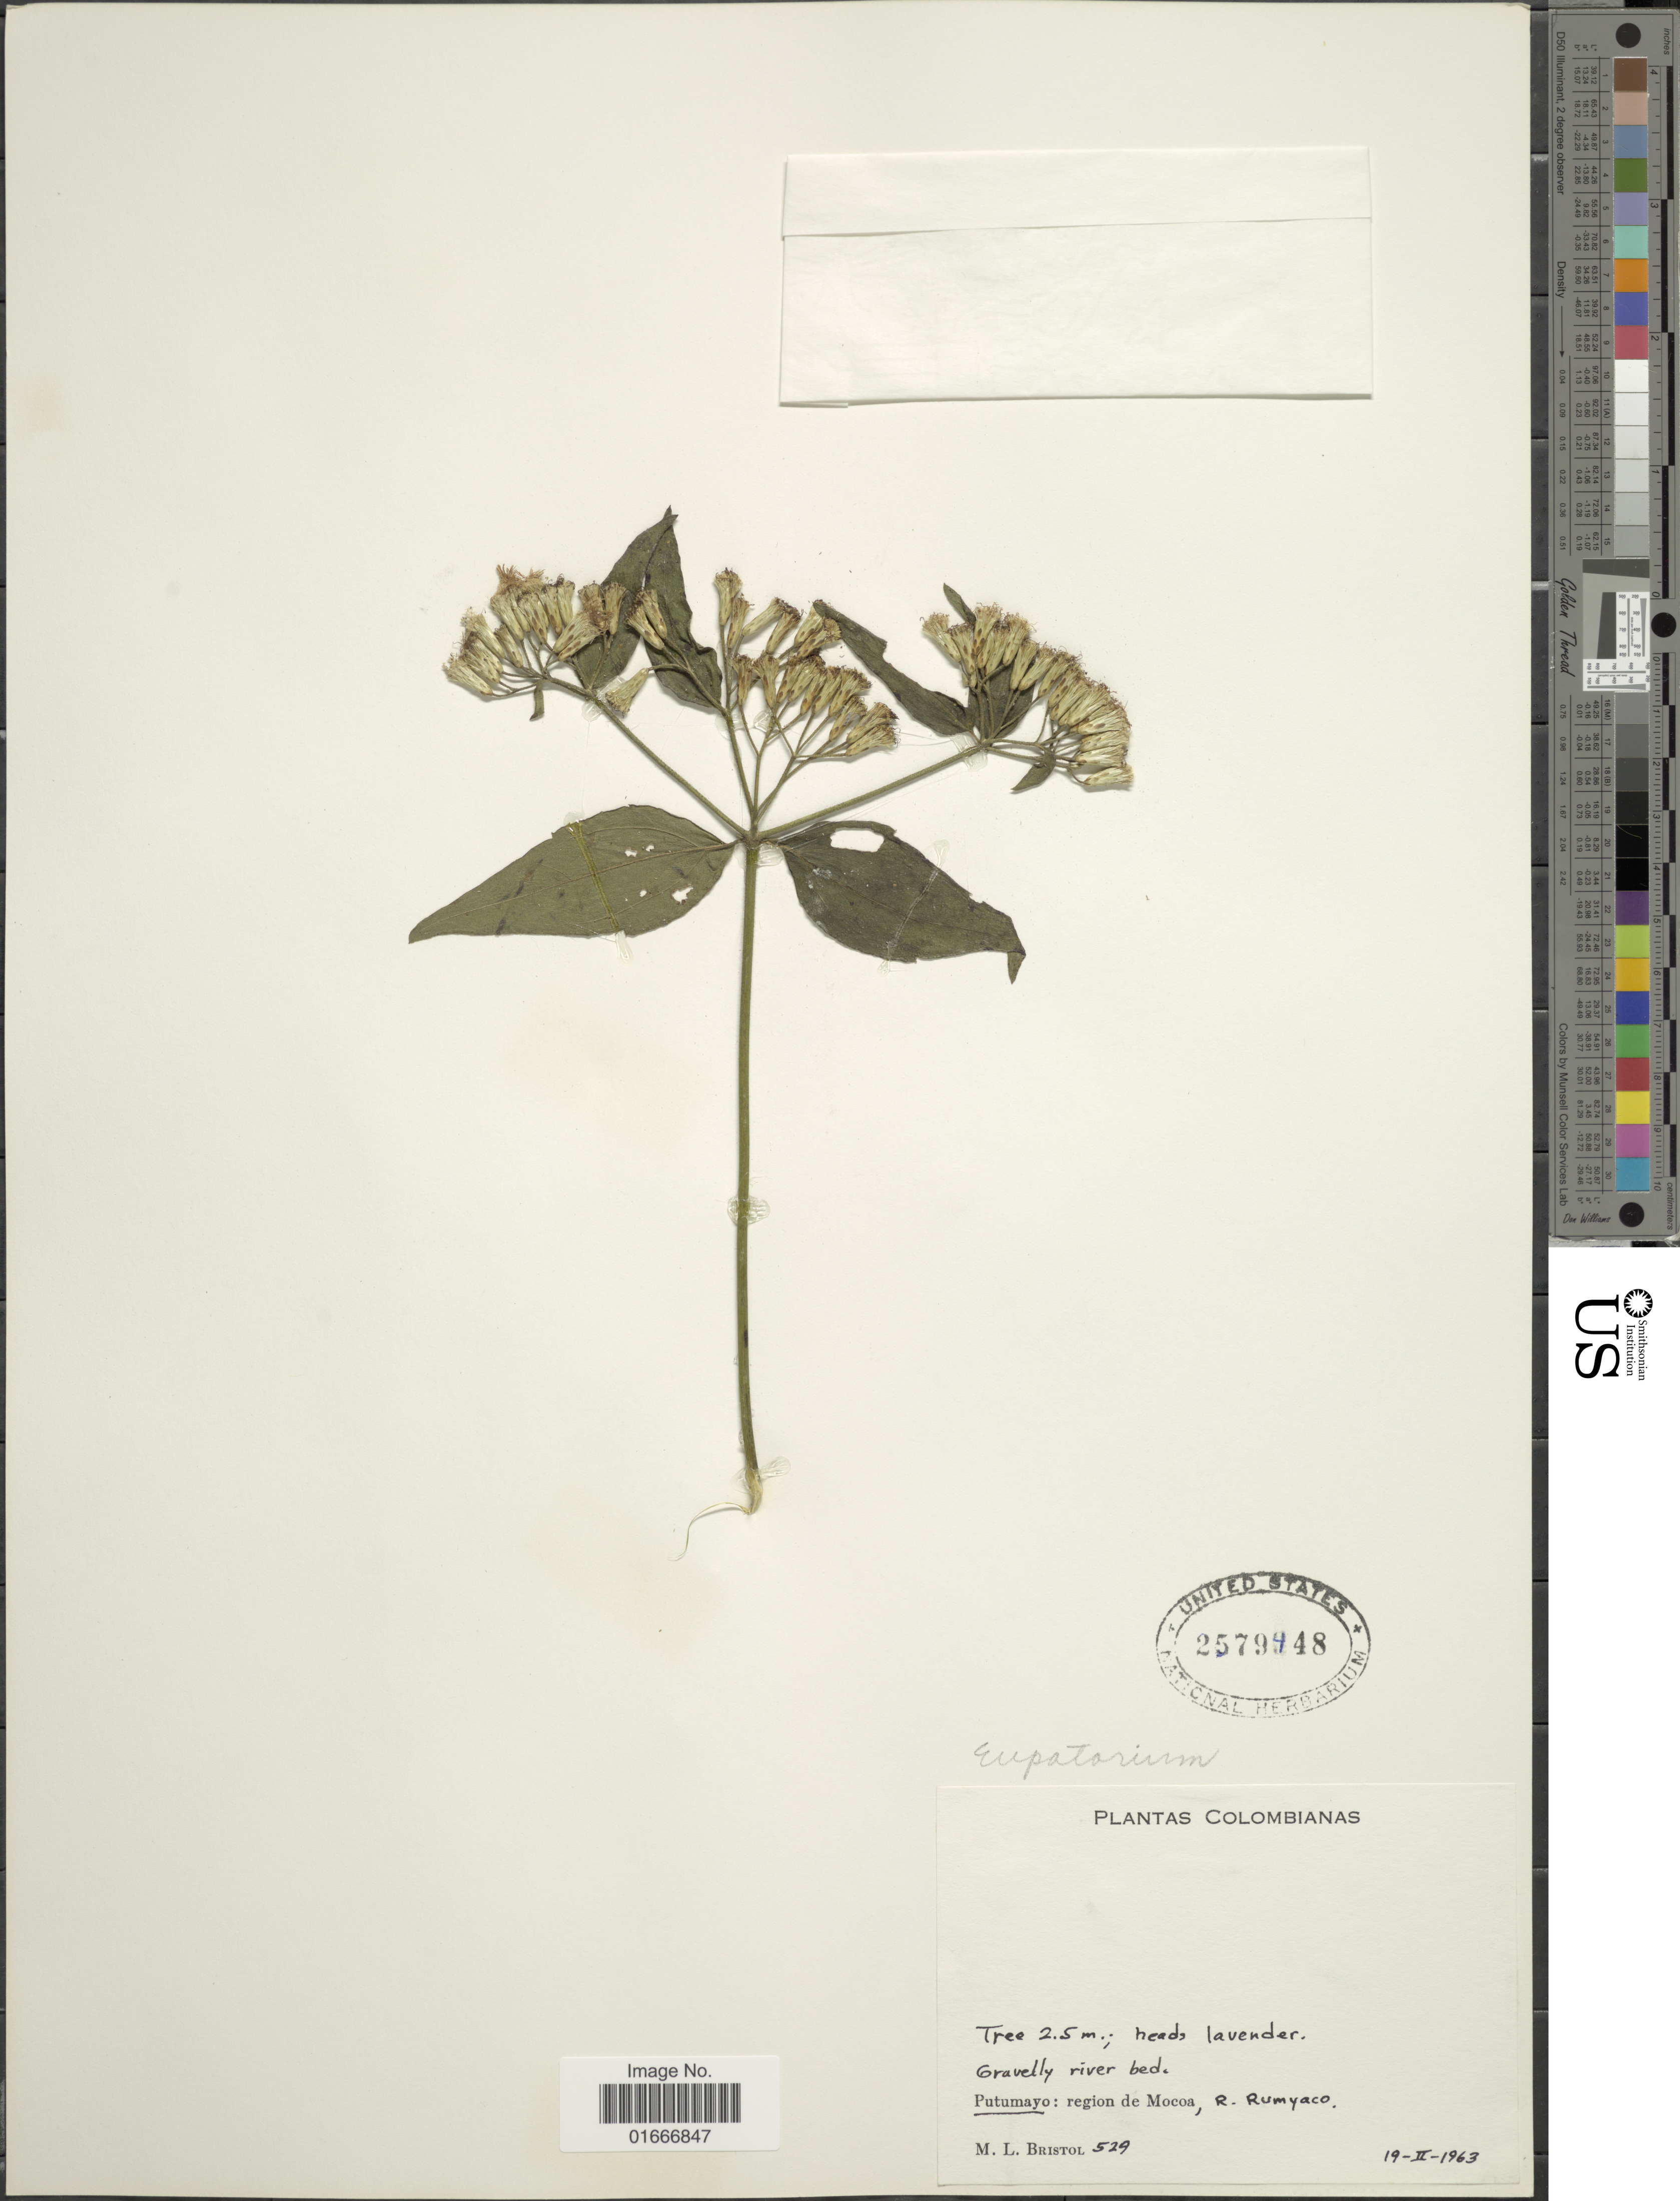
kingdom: Plantae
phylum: Tracheophyta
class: Magnoliopsida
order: Asterales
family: Asteraceae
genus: Chromolaena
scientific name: Chromolaena sp.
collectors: M. L. Bristol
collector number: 529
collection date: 1963-02-19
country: Colombia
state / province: Putumayo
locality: Colombianas. Putumayo: region de mocoa, R. Rumyuaco. Gravelly river bed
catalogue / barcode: US 2579448